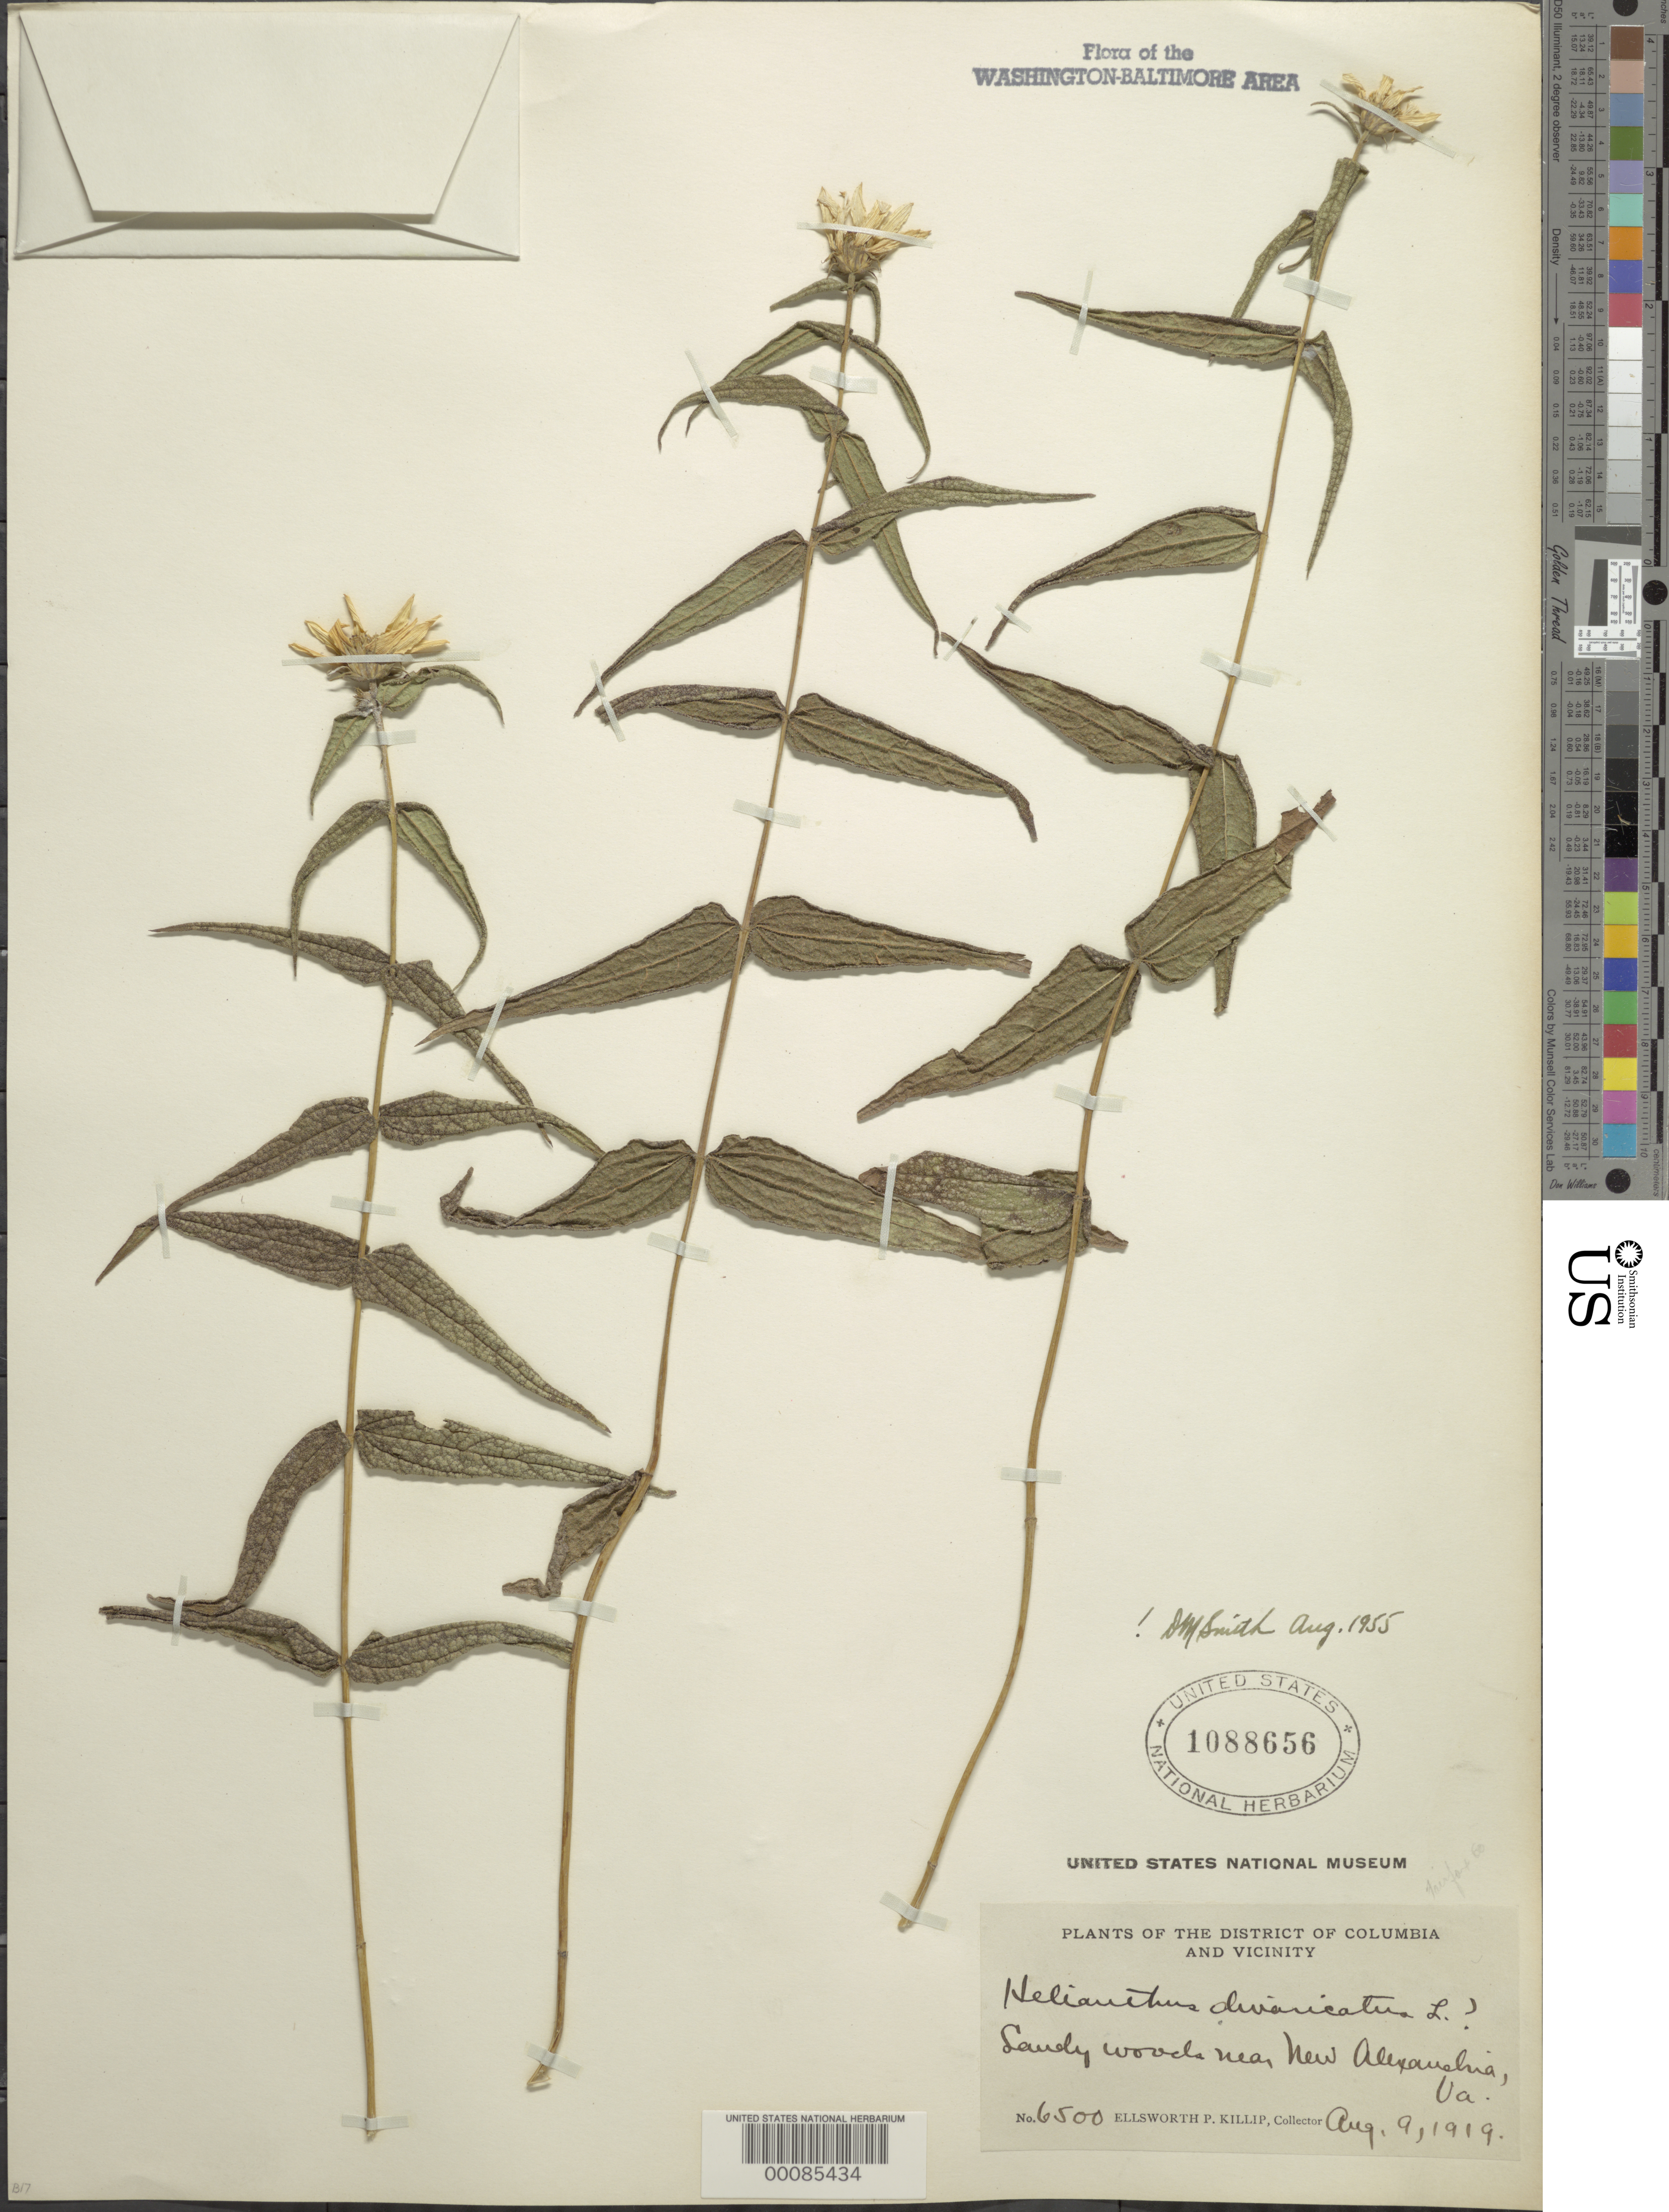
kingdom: Plantae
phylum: Tracheophyta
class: Magnoliopsida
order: Asterales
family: Asteraceae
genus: Helianthus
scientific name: Helianthus divaricatus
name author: L.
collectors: E. P. Killip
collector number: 6500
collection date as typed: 09 Aug 1919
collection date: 1919-08-09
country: United States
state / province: Virginia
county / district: Fairfax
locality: Near New Alexandria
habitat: Sandy woods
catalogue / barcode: US 1088656